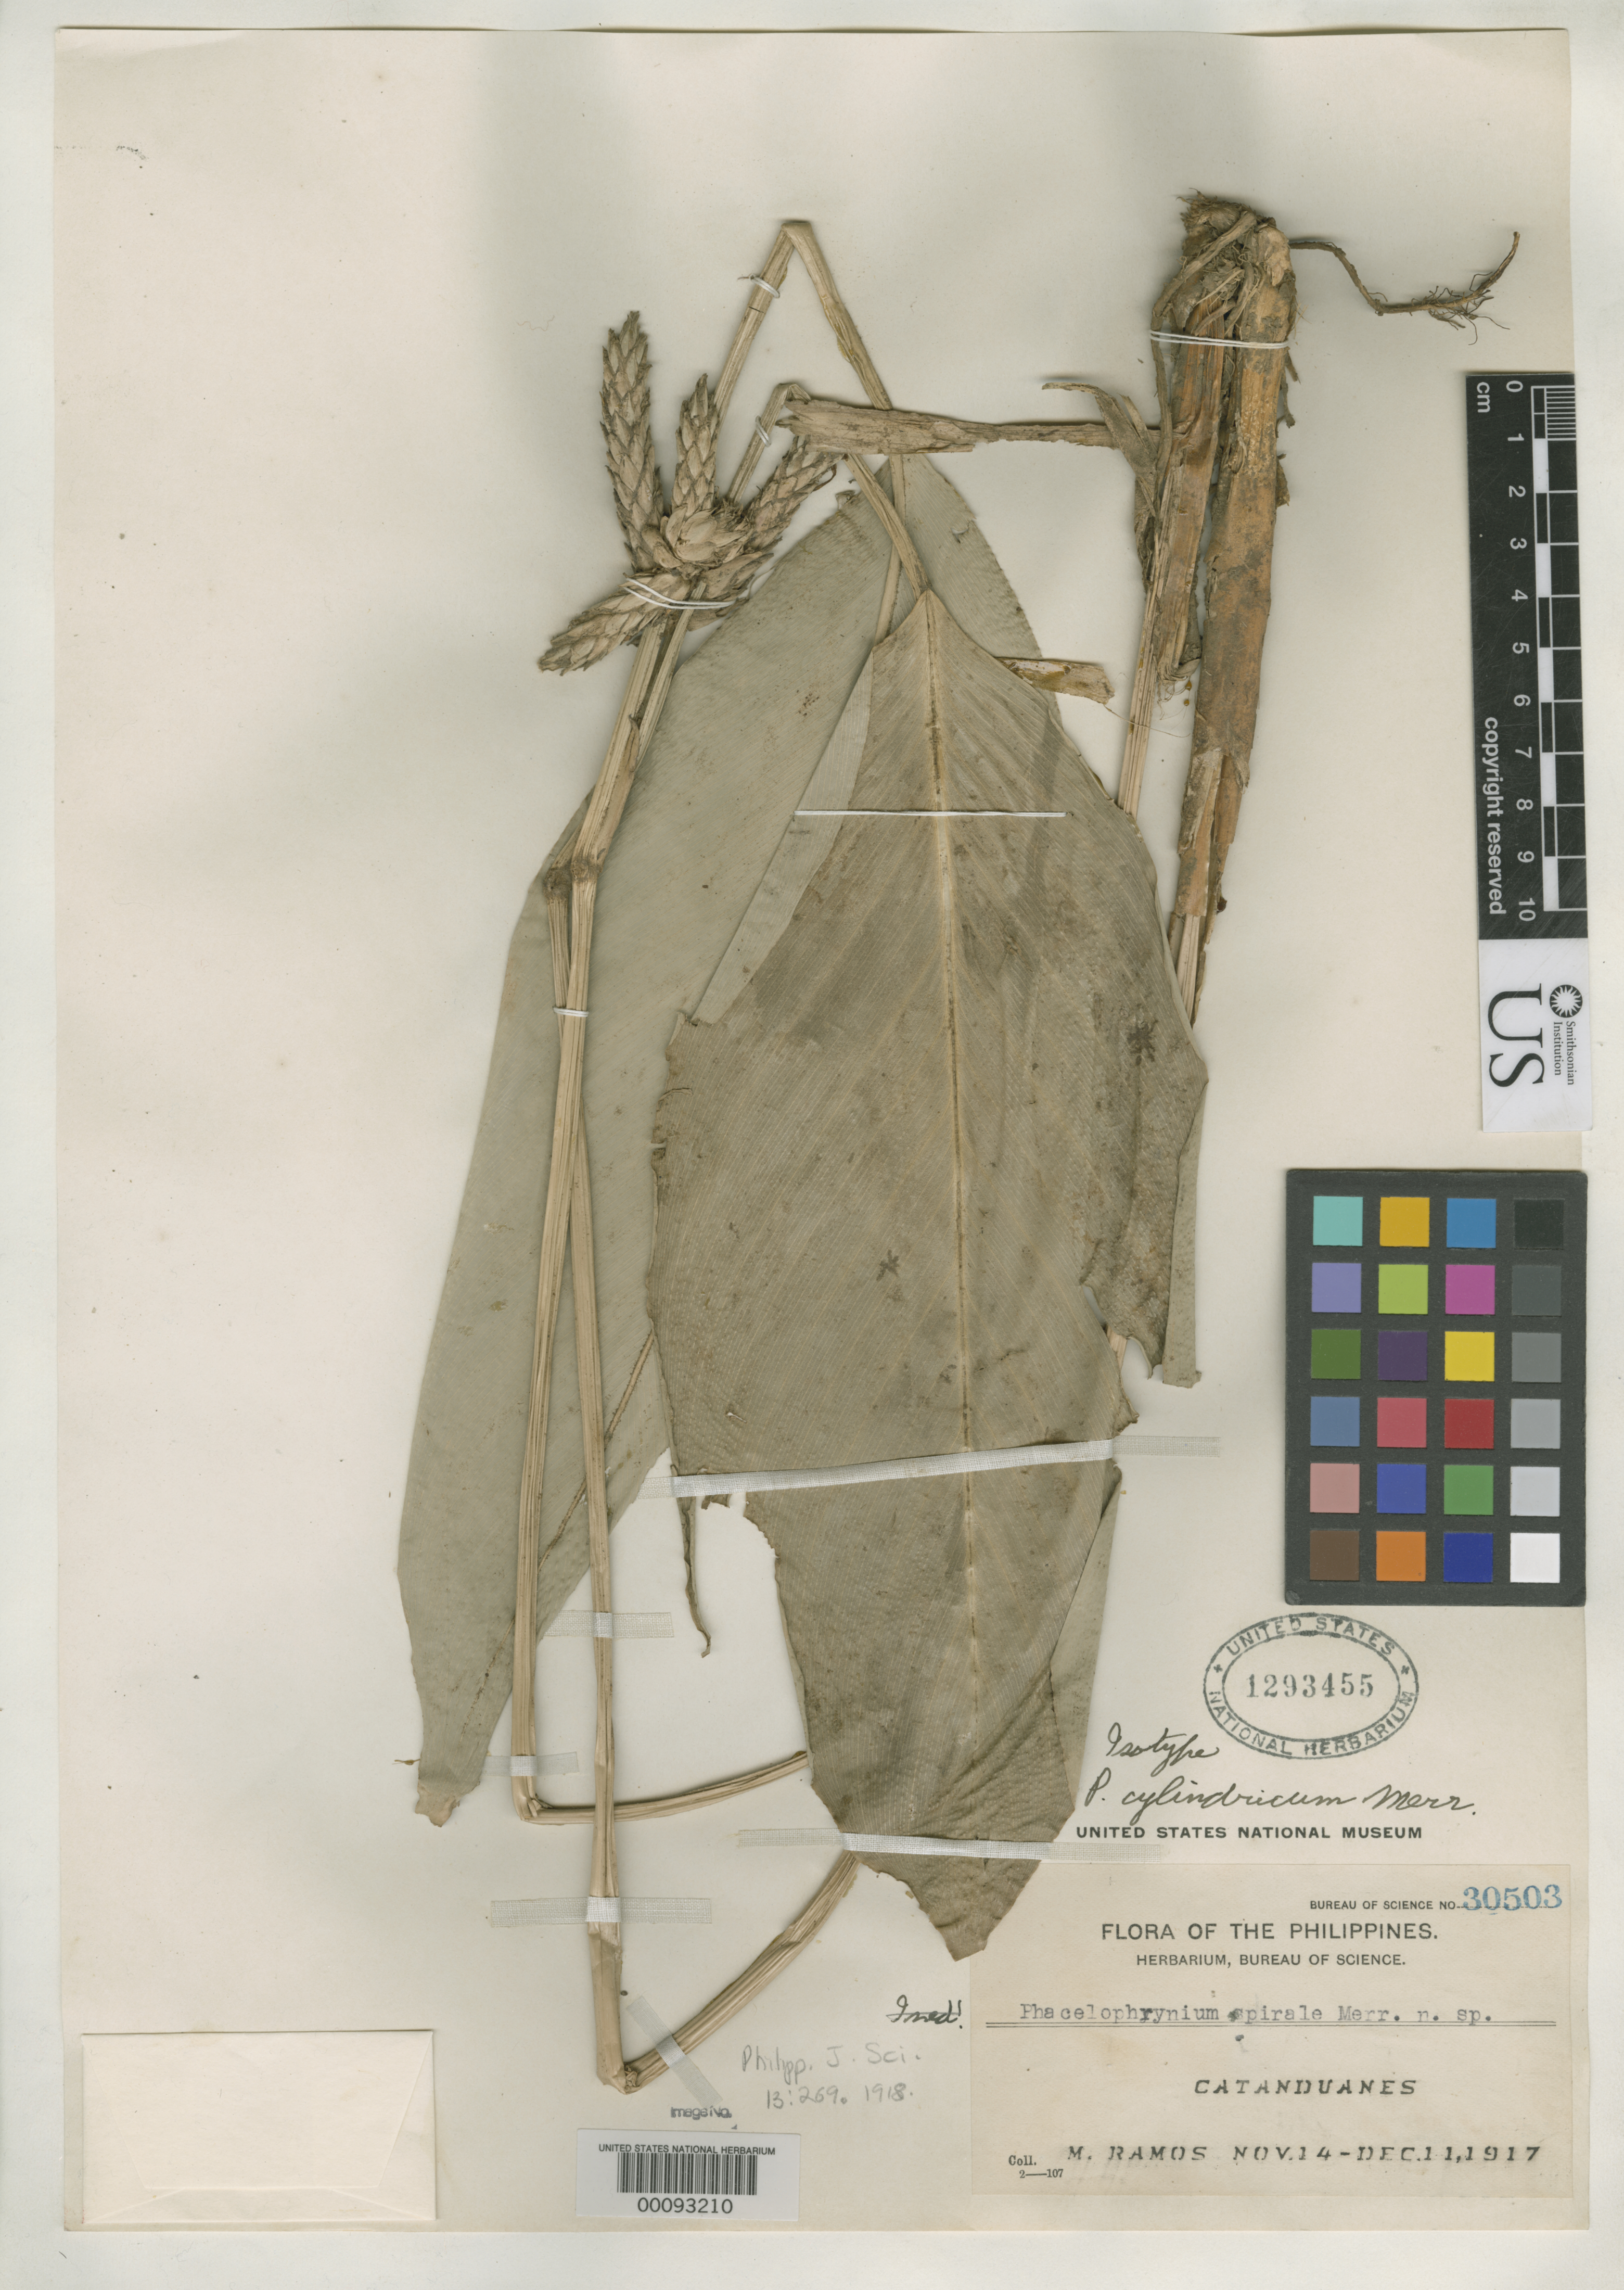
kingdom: Plantae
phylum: Tracheophyta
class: Liliopsida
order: Zingiberales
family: Marantaceae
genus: Phacelophrynium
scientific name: Phacelophrynium cylindricum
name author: Merr.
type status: Isotype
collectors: M. Ramos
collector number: Bur. Sci. 30503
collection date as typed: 14 Nov 1917 to 11 Dec 1917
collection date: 1917-11-14/1917-12-11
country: Philippines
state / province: Bicol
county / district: Catanduanes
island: Catanduanes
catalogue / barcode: US 1293455